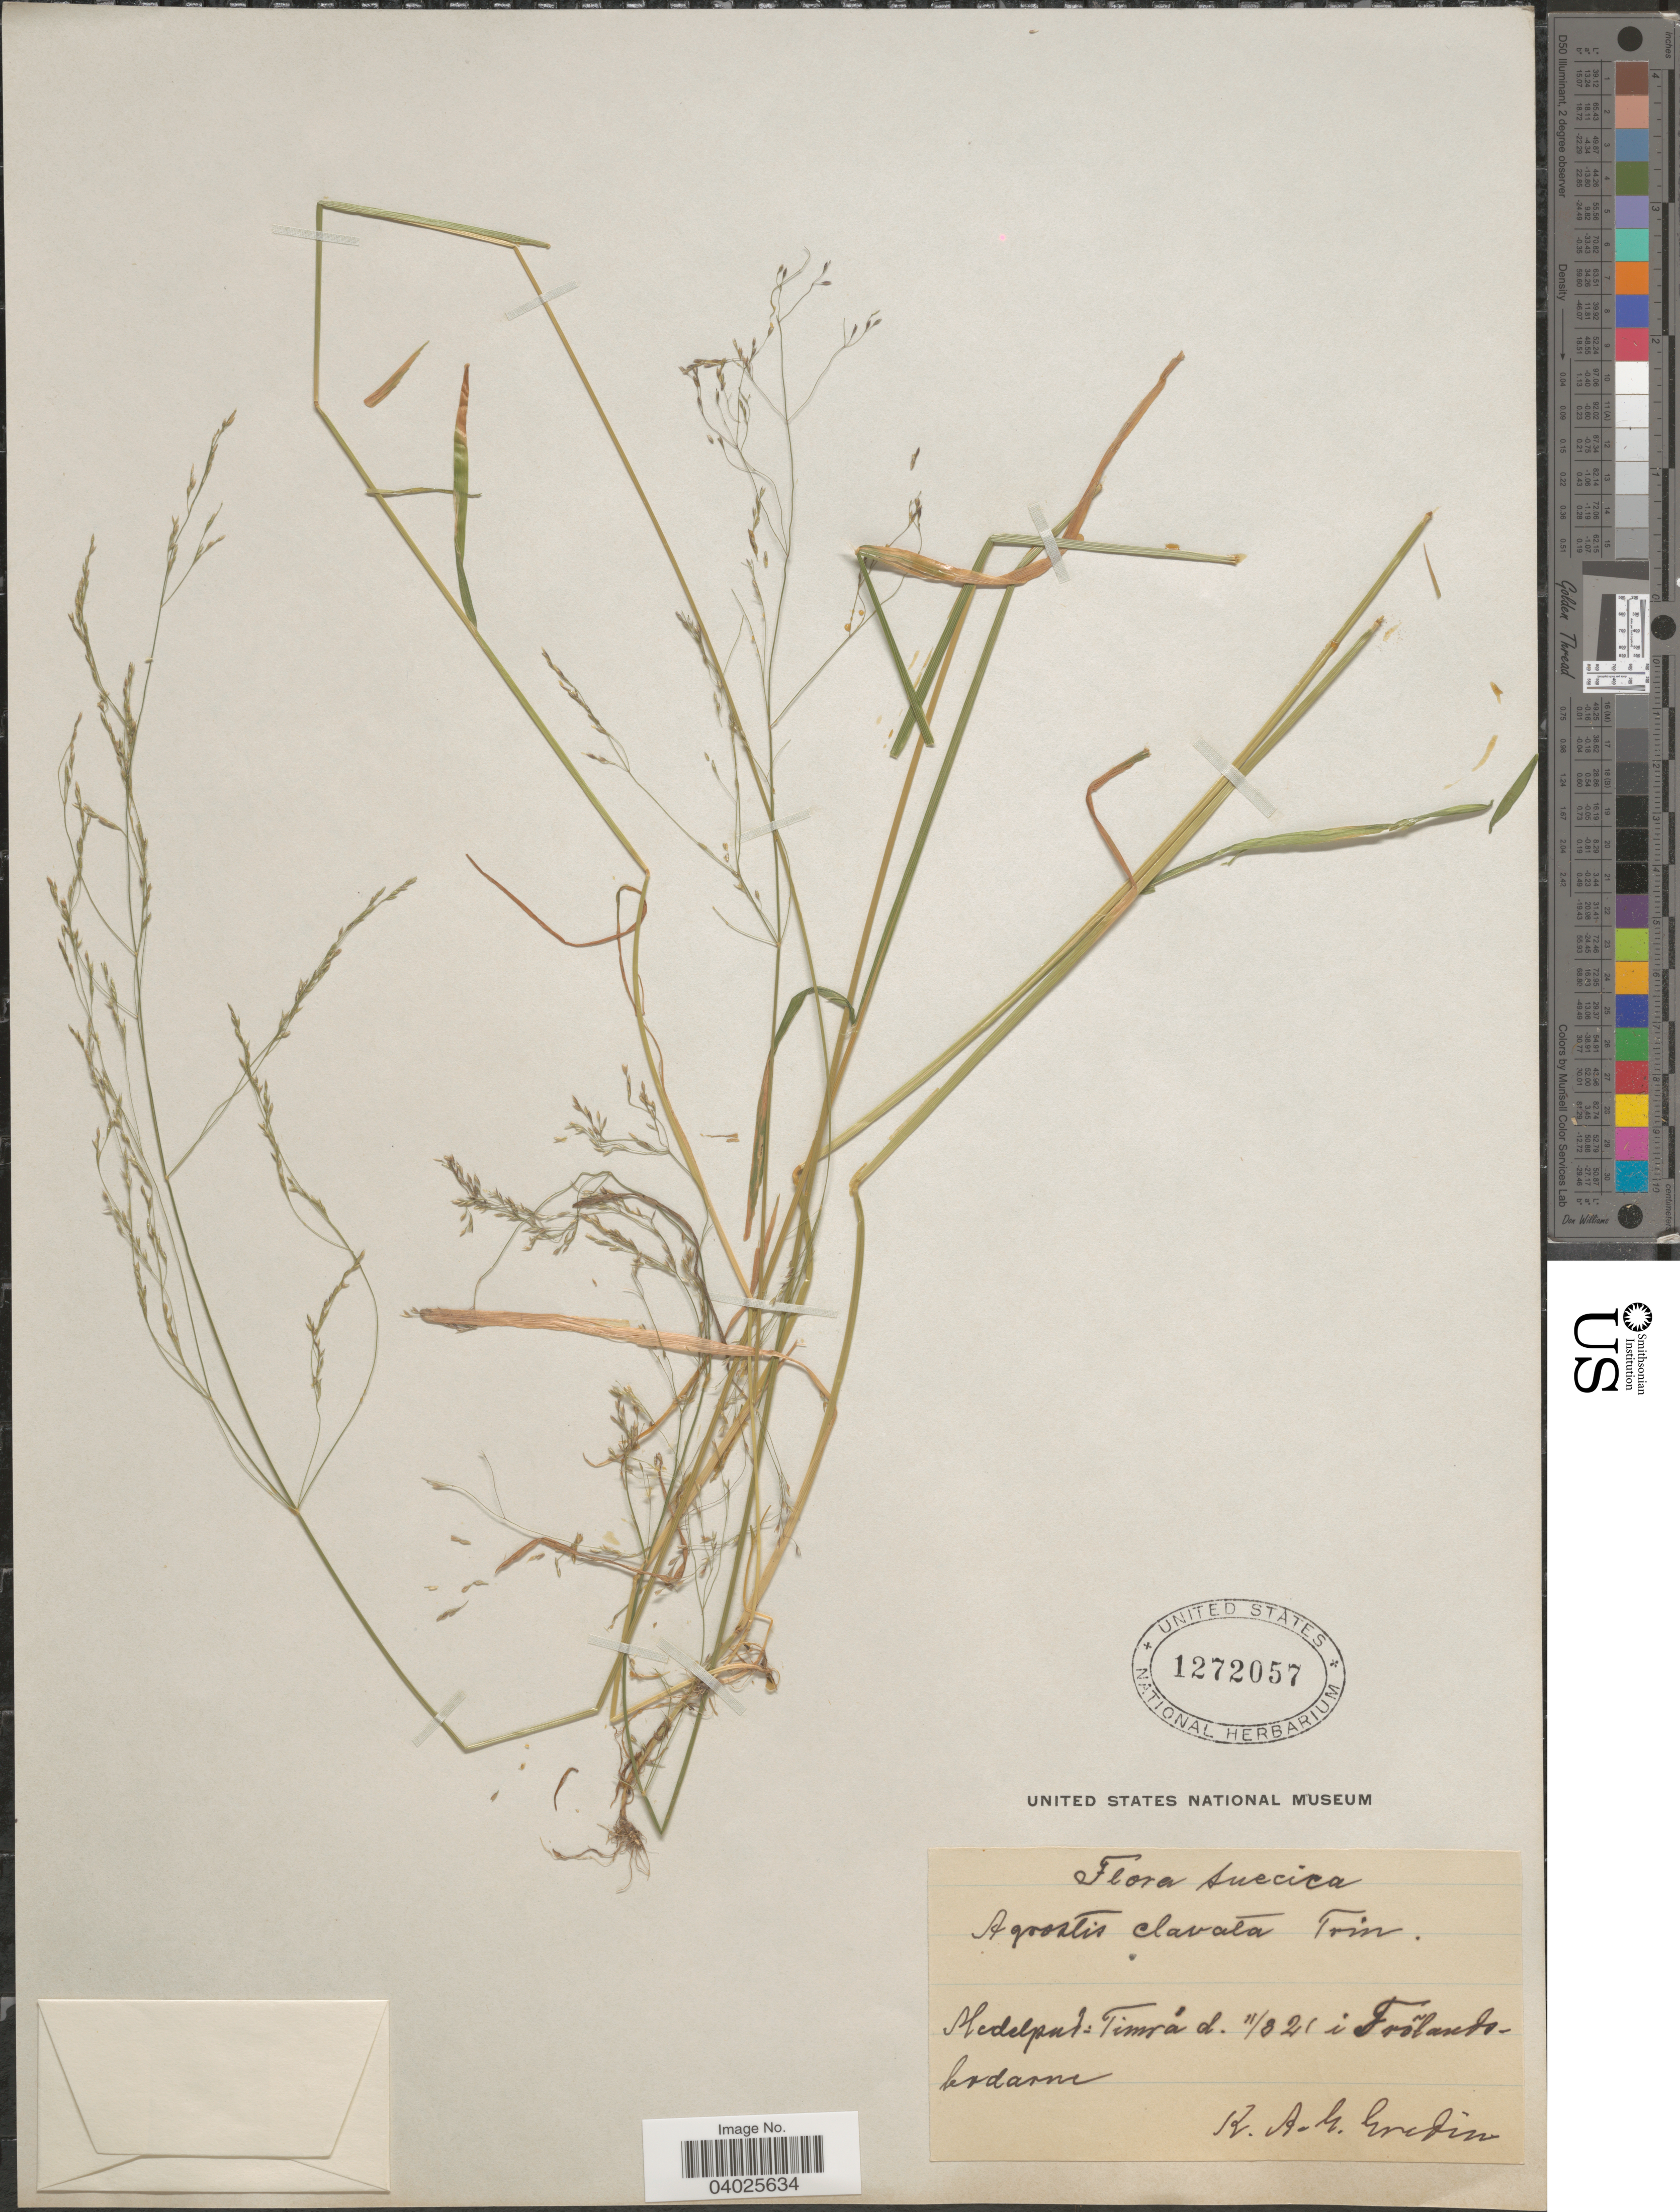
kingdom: Plantae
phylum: Tracheophyta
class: Liliopsida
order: Poales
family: Poaceae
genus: Agrostis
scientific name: Agrostis clavata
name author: Trin.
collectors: K. Gredin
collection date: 1821-11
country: Sweden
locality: Suecica. Medelpad: Timrå i Frölandsbodarne.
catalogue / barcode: US 1272057